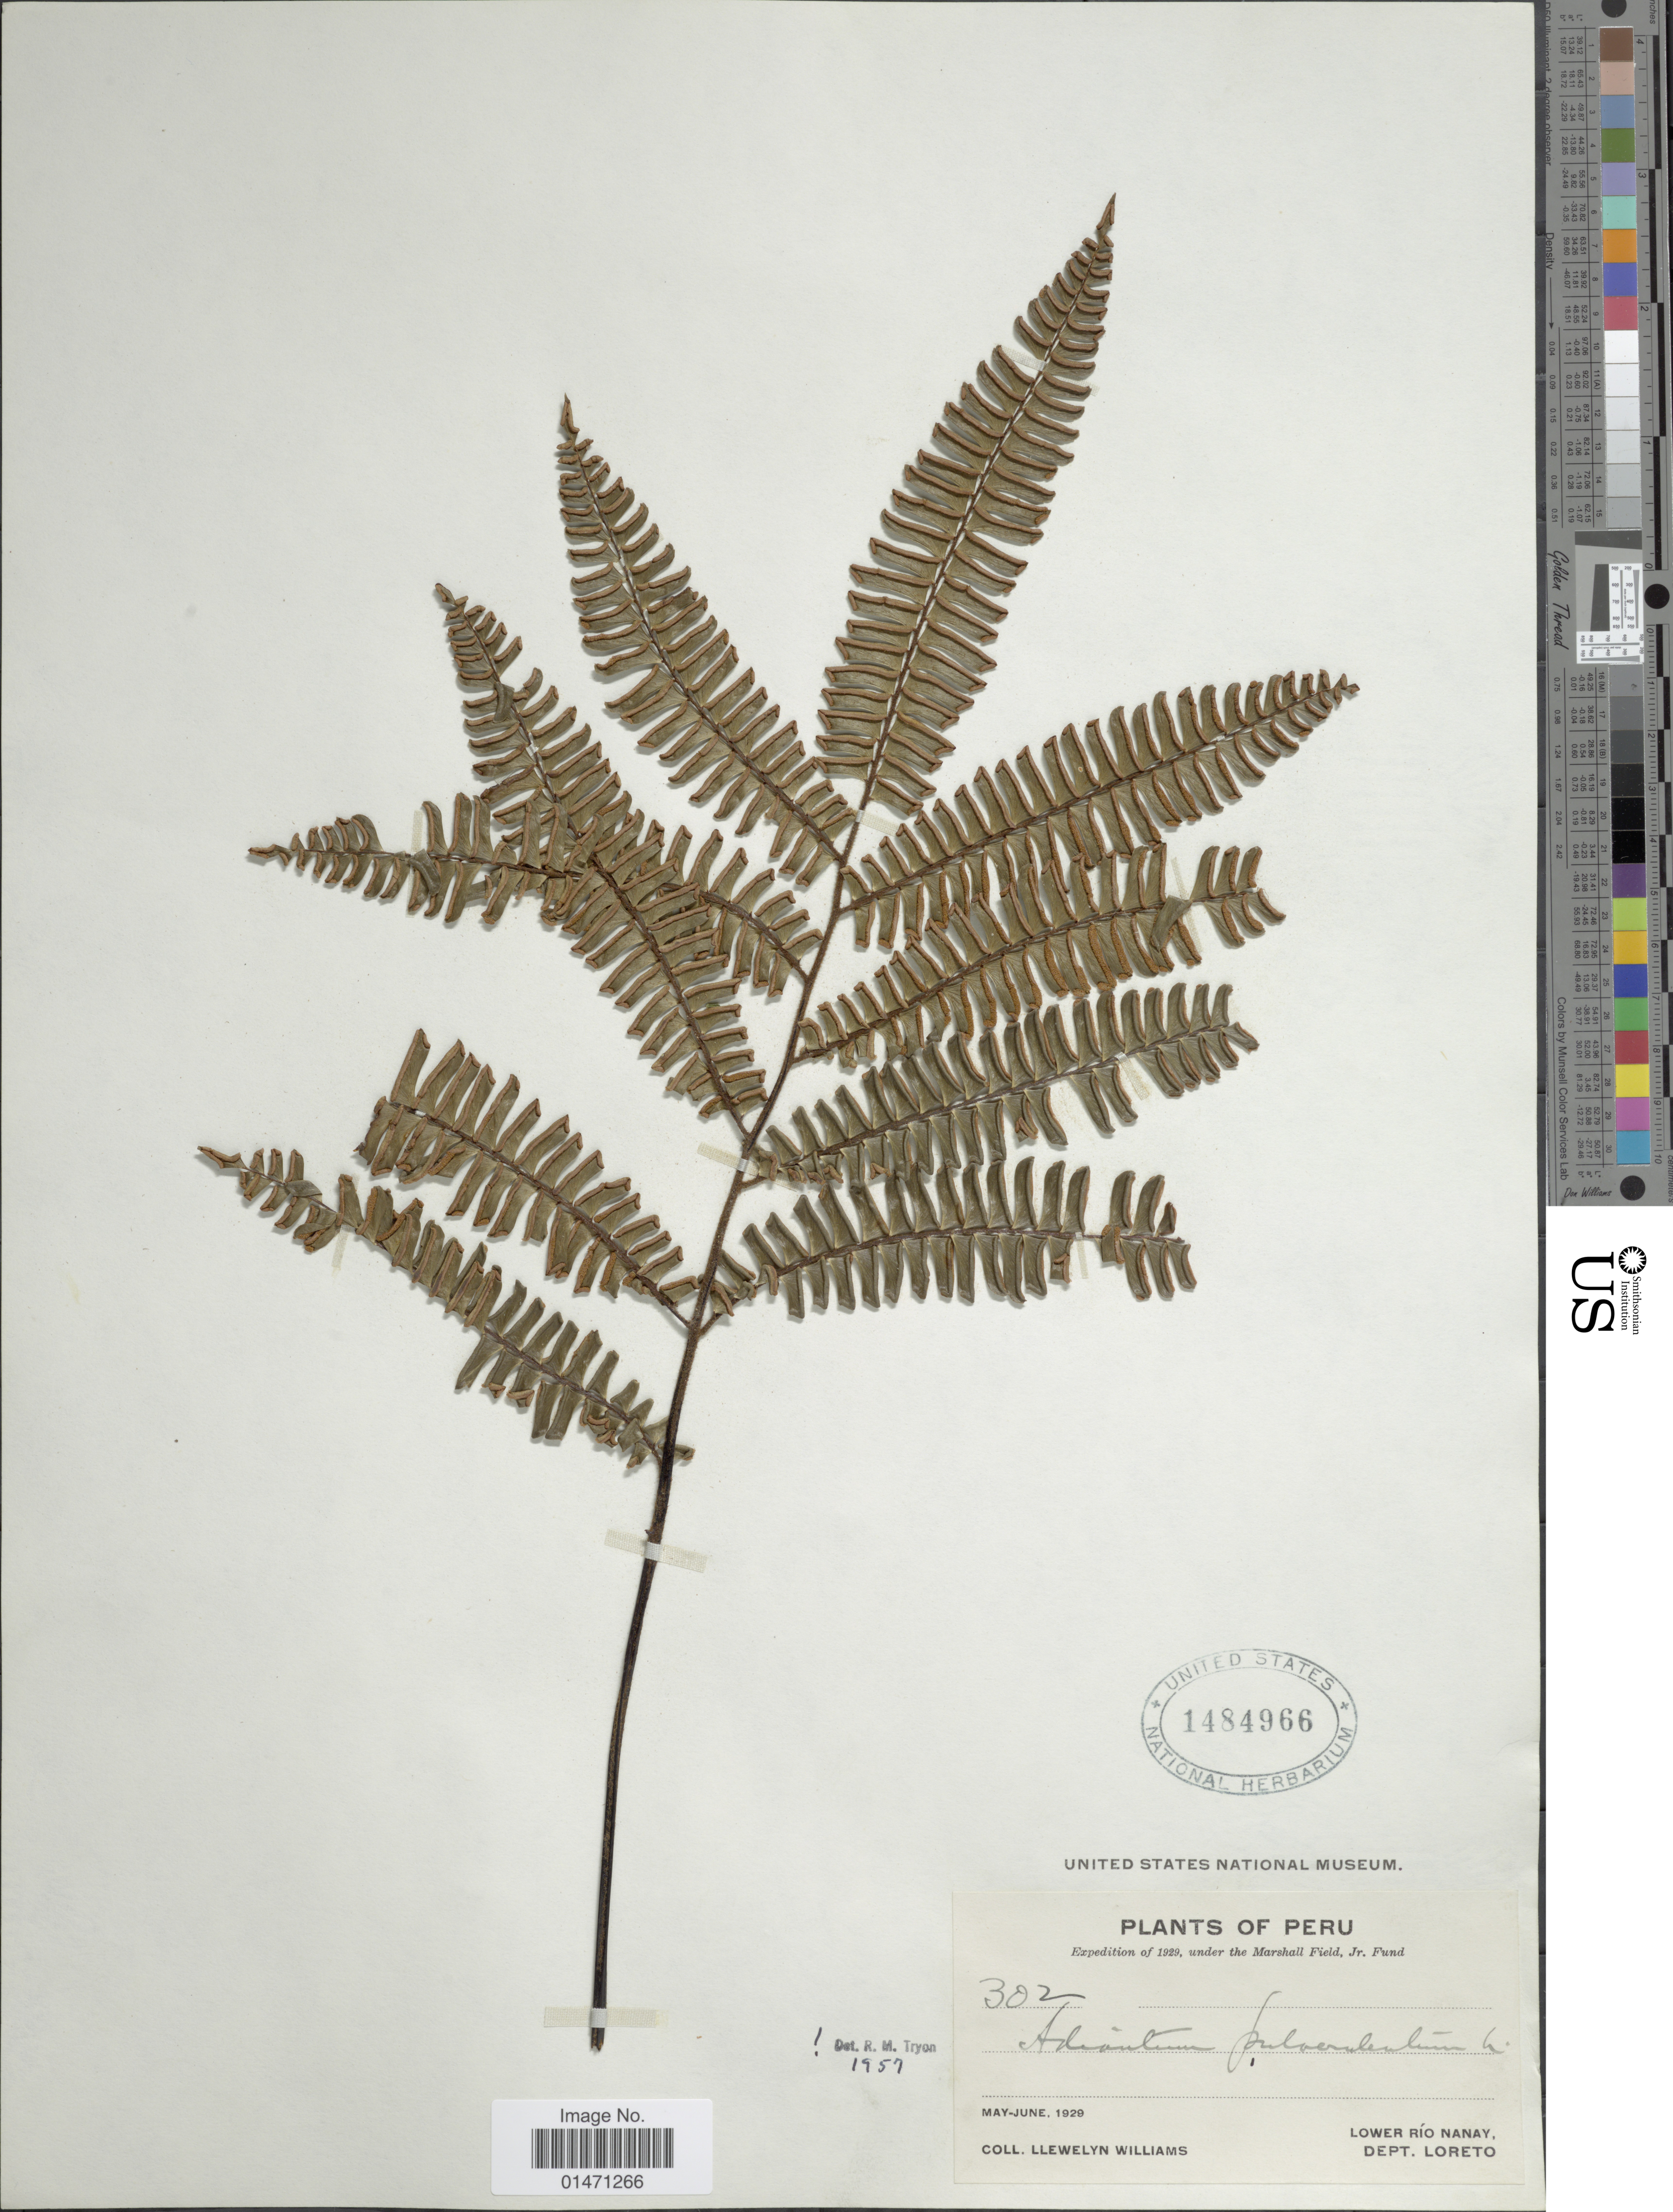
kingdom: Plantae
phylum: Tracheophyta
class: Polypodiopsida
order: Polypodiales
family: Pteridaceae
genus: Adiantum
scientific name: Adiantum pulverulentum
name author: L.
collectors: Ll. Williams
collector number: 302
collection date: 1929-05/1929-06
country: Peru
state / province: Loreto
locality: Plants of Peru, Lower RIo Nanay, dept. Loreto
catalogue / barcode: US 1484966